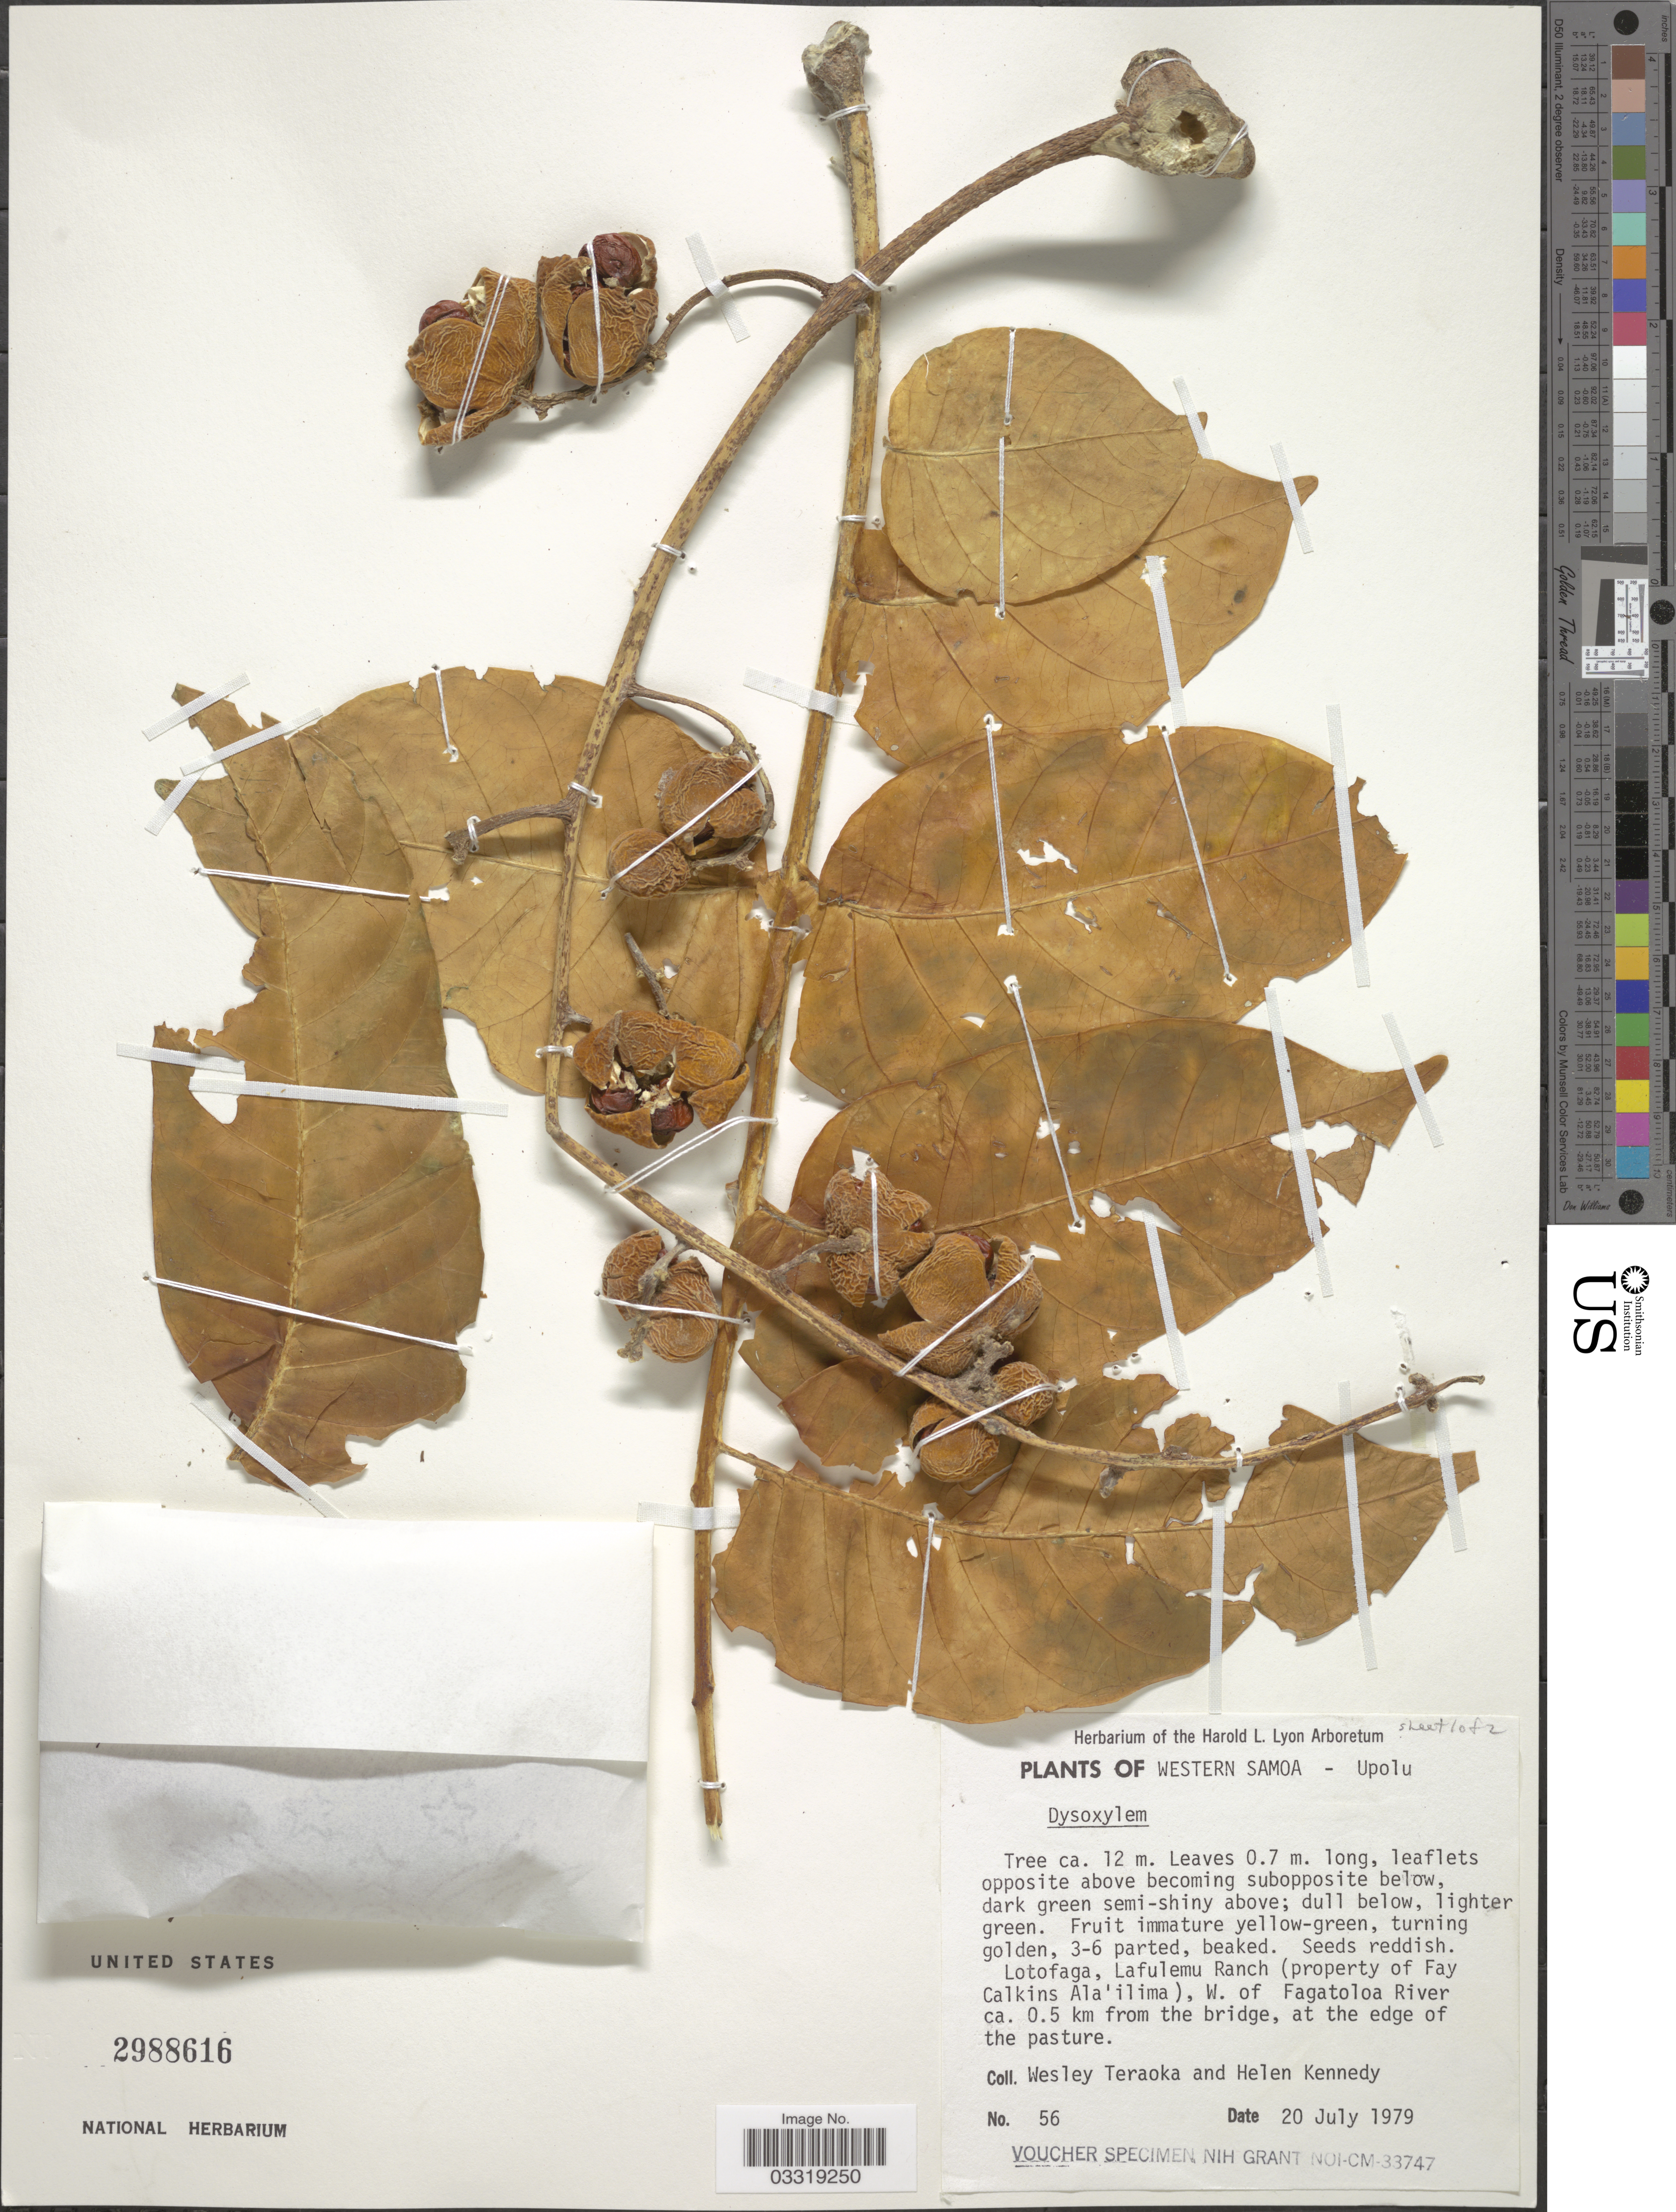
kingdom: Plantae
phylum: Tracheophyta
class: Magnoliopsida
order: Sapindales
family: Meliaceae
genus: Didymocheton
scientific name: Didymocheton gaudichaudianus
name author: A. Juss.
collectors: W. Teraoka & H. Kennedy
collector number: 56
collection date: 1979-07-20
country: Samoa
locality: Lotofaga, Lafulemu Ranch (property of Fay Calkins Ala 'ilima), W. of Fagatoloa River ca. 0.5 km from the bridge, at the edge of the pasture.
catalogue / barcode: US 2988616